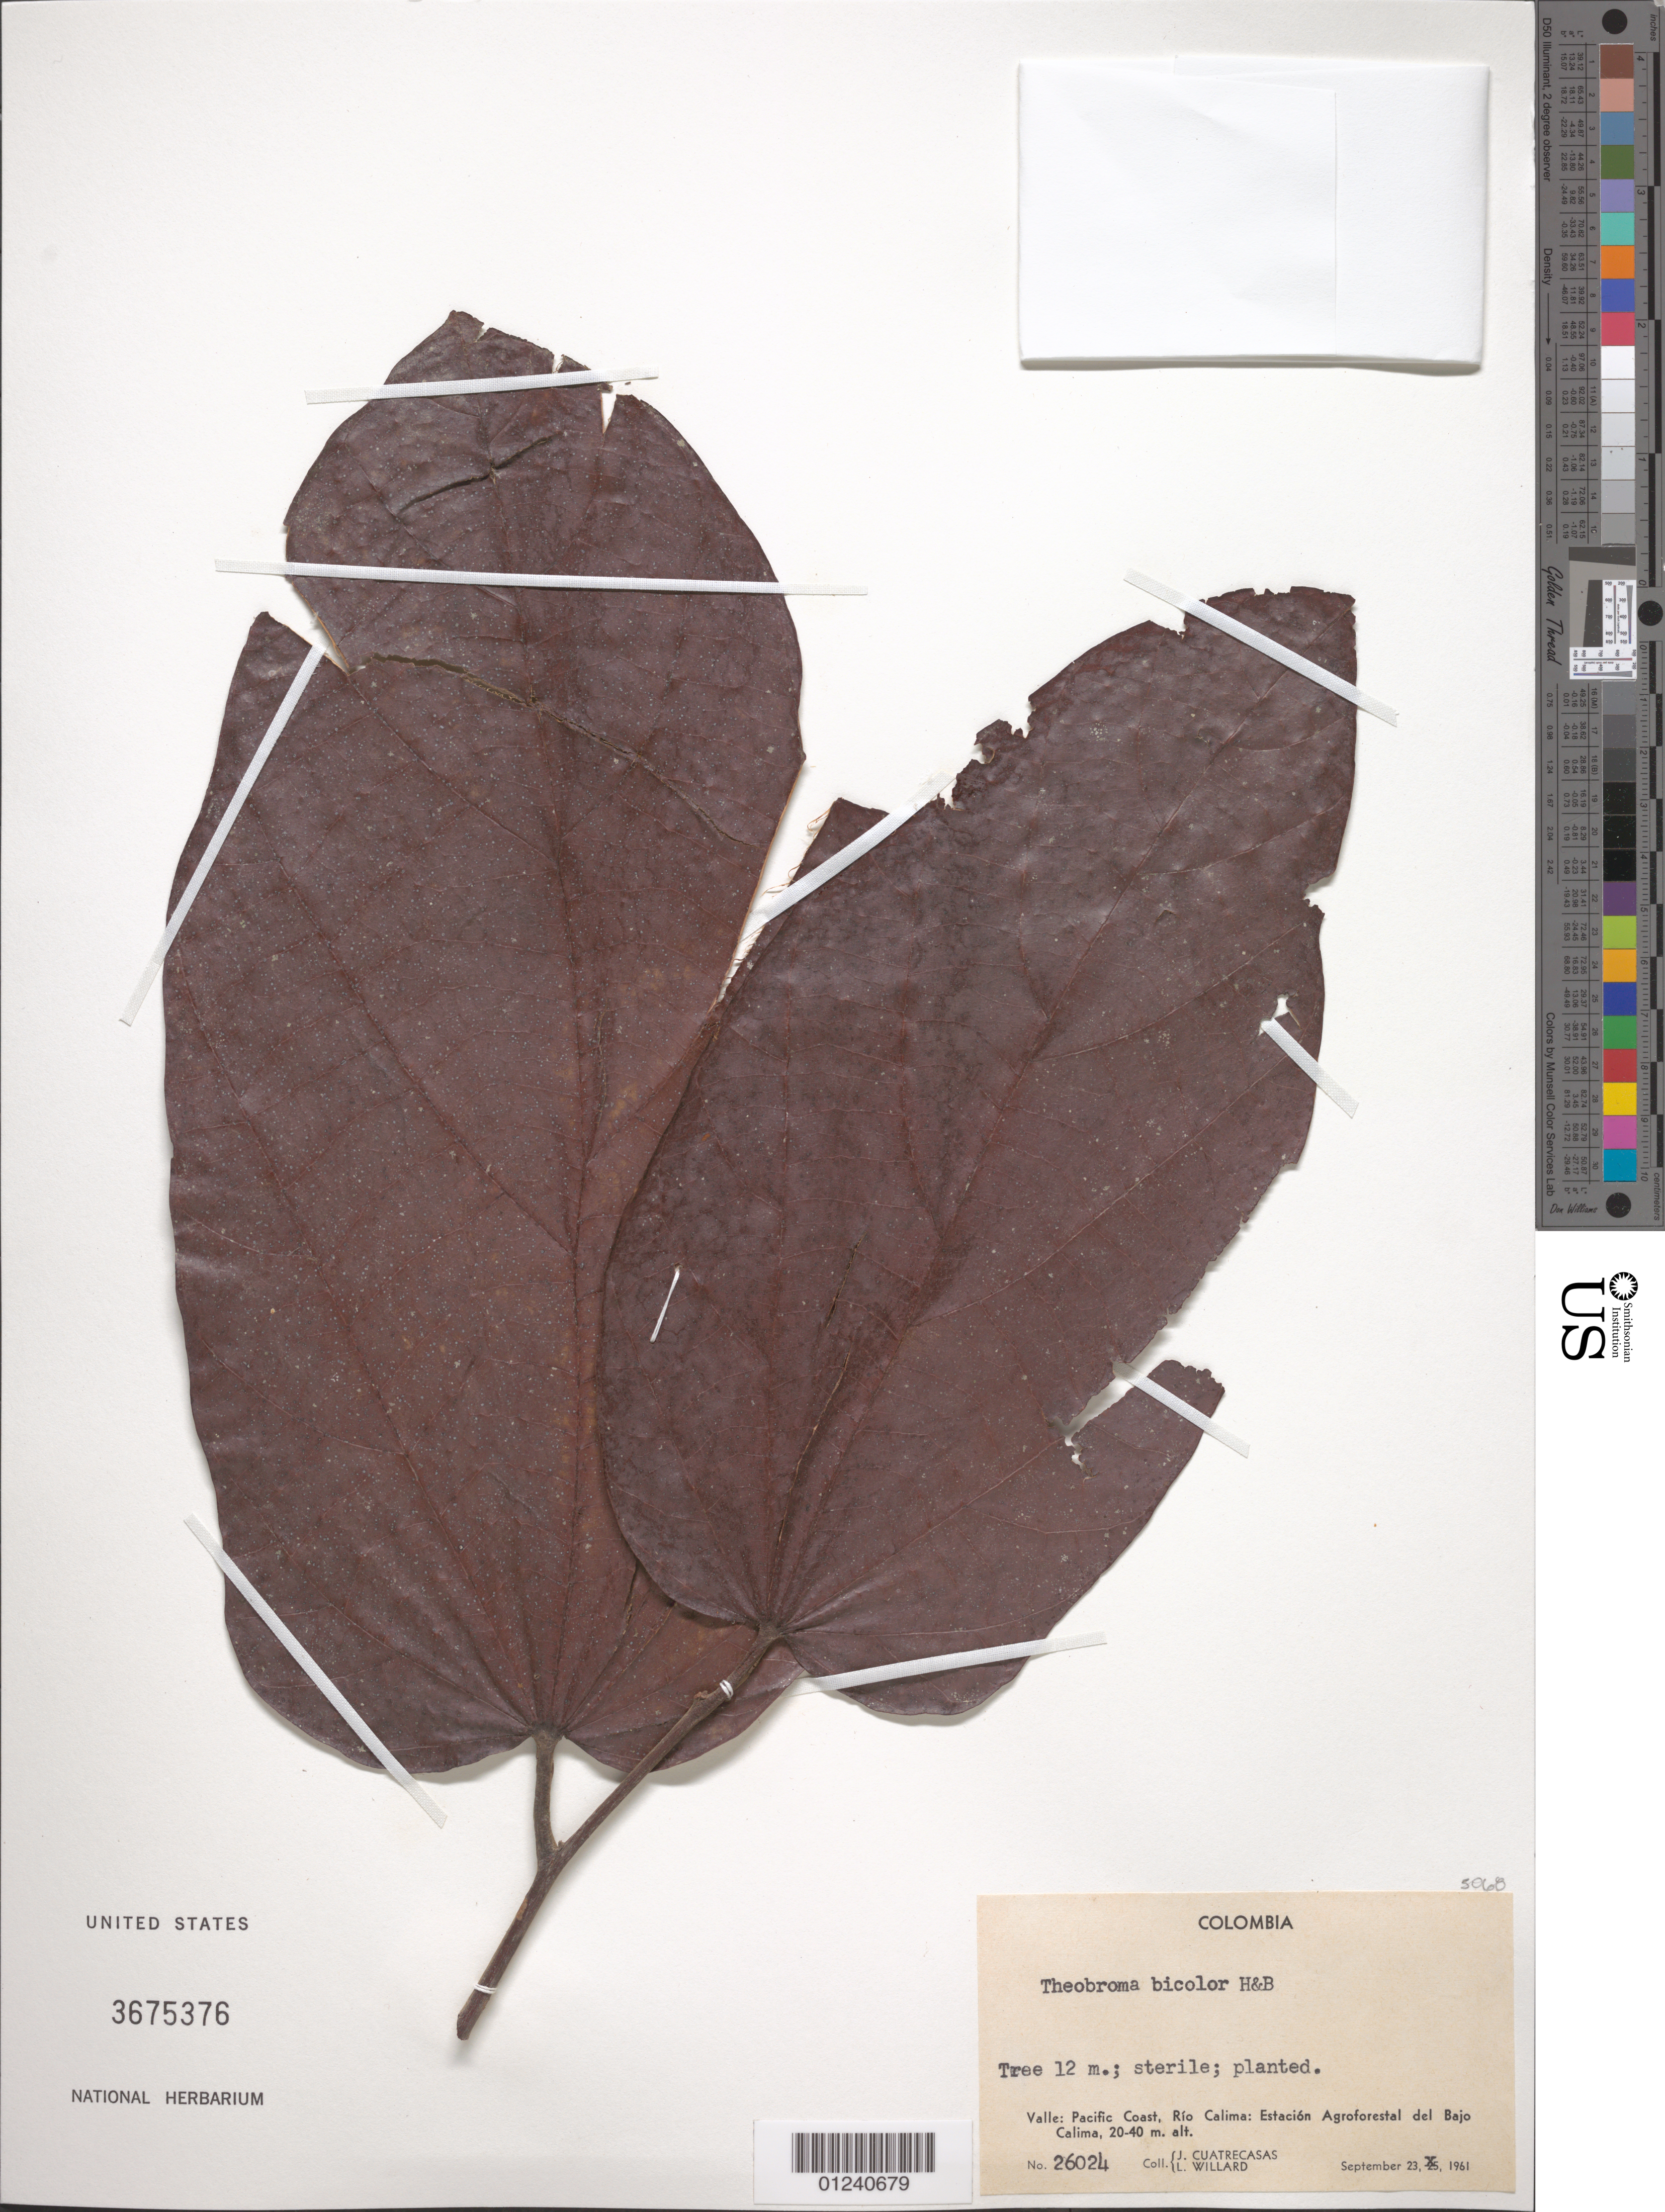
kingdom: Plantae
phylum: Tracheophyta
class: Magnoliopsida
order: Malvales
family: Malvaceae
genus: Theobroma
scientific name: Theobroma bicolor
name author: Bonpl.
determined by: Dorr, L. J., (BOT), Smithsonian Institution - National Museum of Natural History (UNITED STATES)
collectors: J. Cuatrecasas & L. Willard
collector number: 26024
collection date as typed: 23 Sep 1961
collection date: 1961-09-23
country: Colombia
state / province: Valle del Cauca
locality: Pacific Coast, Rio Calima, Estacion Agroforestal del Bajo Calima.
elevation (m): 20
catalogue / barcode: US 3675376